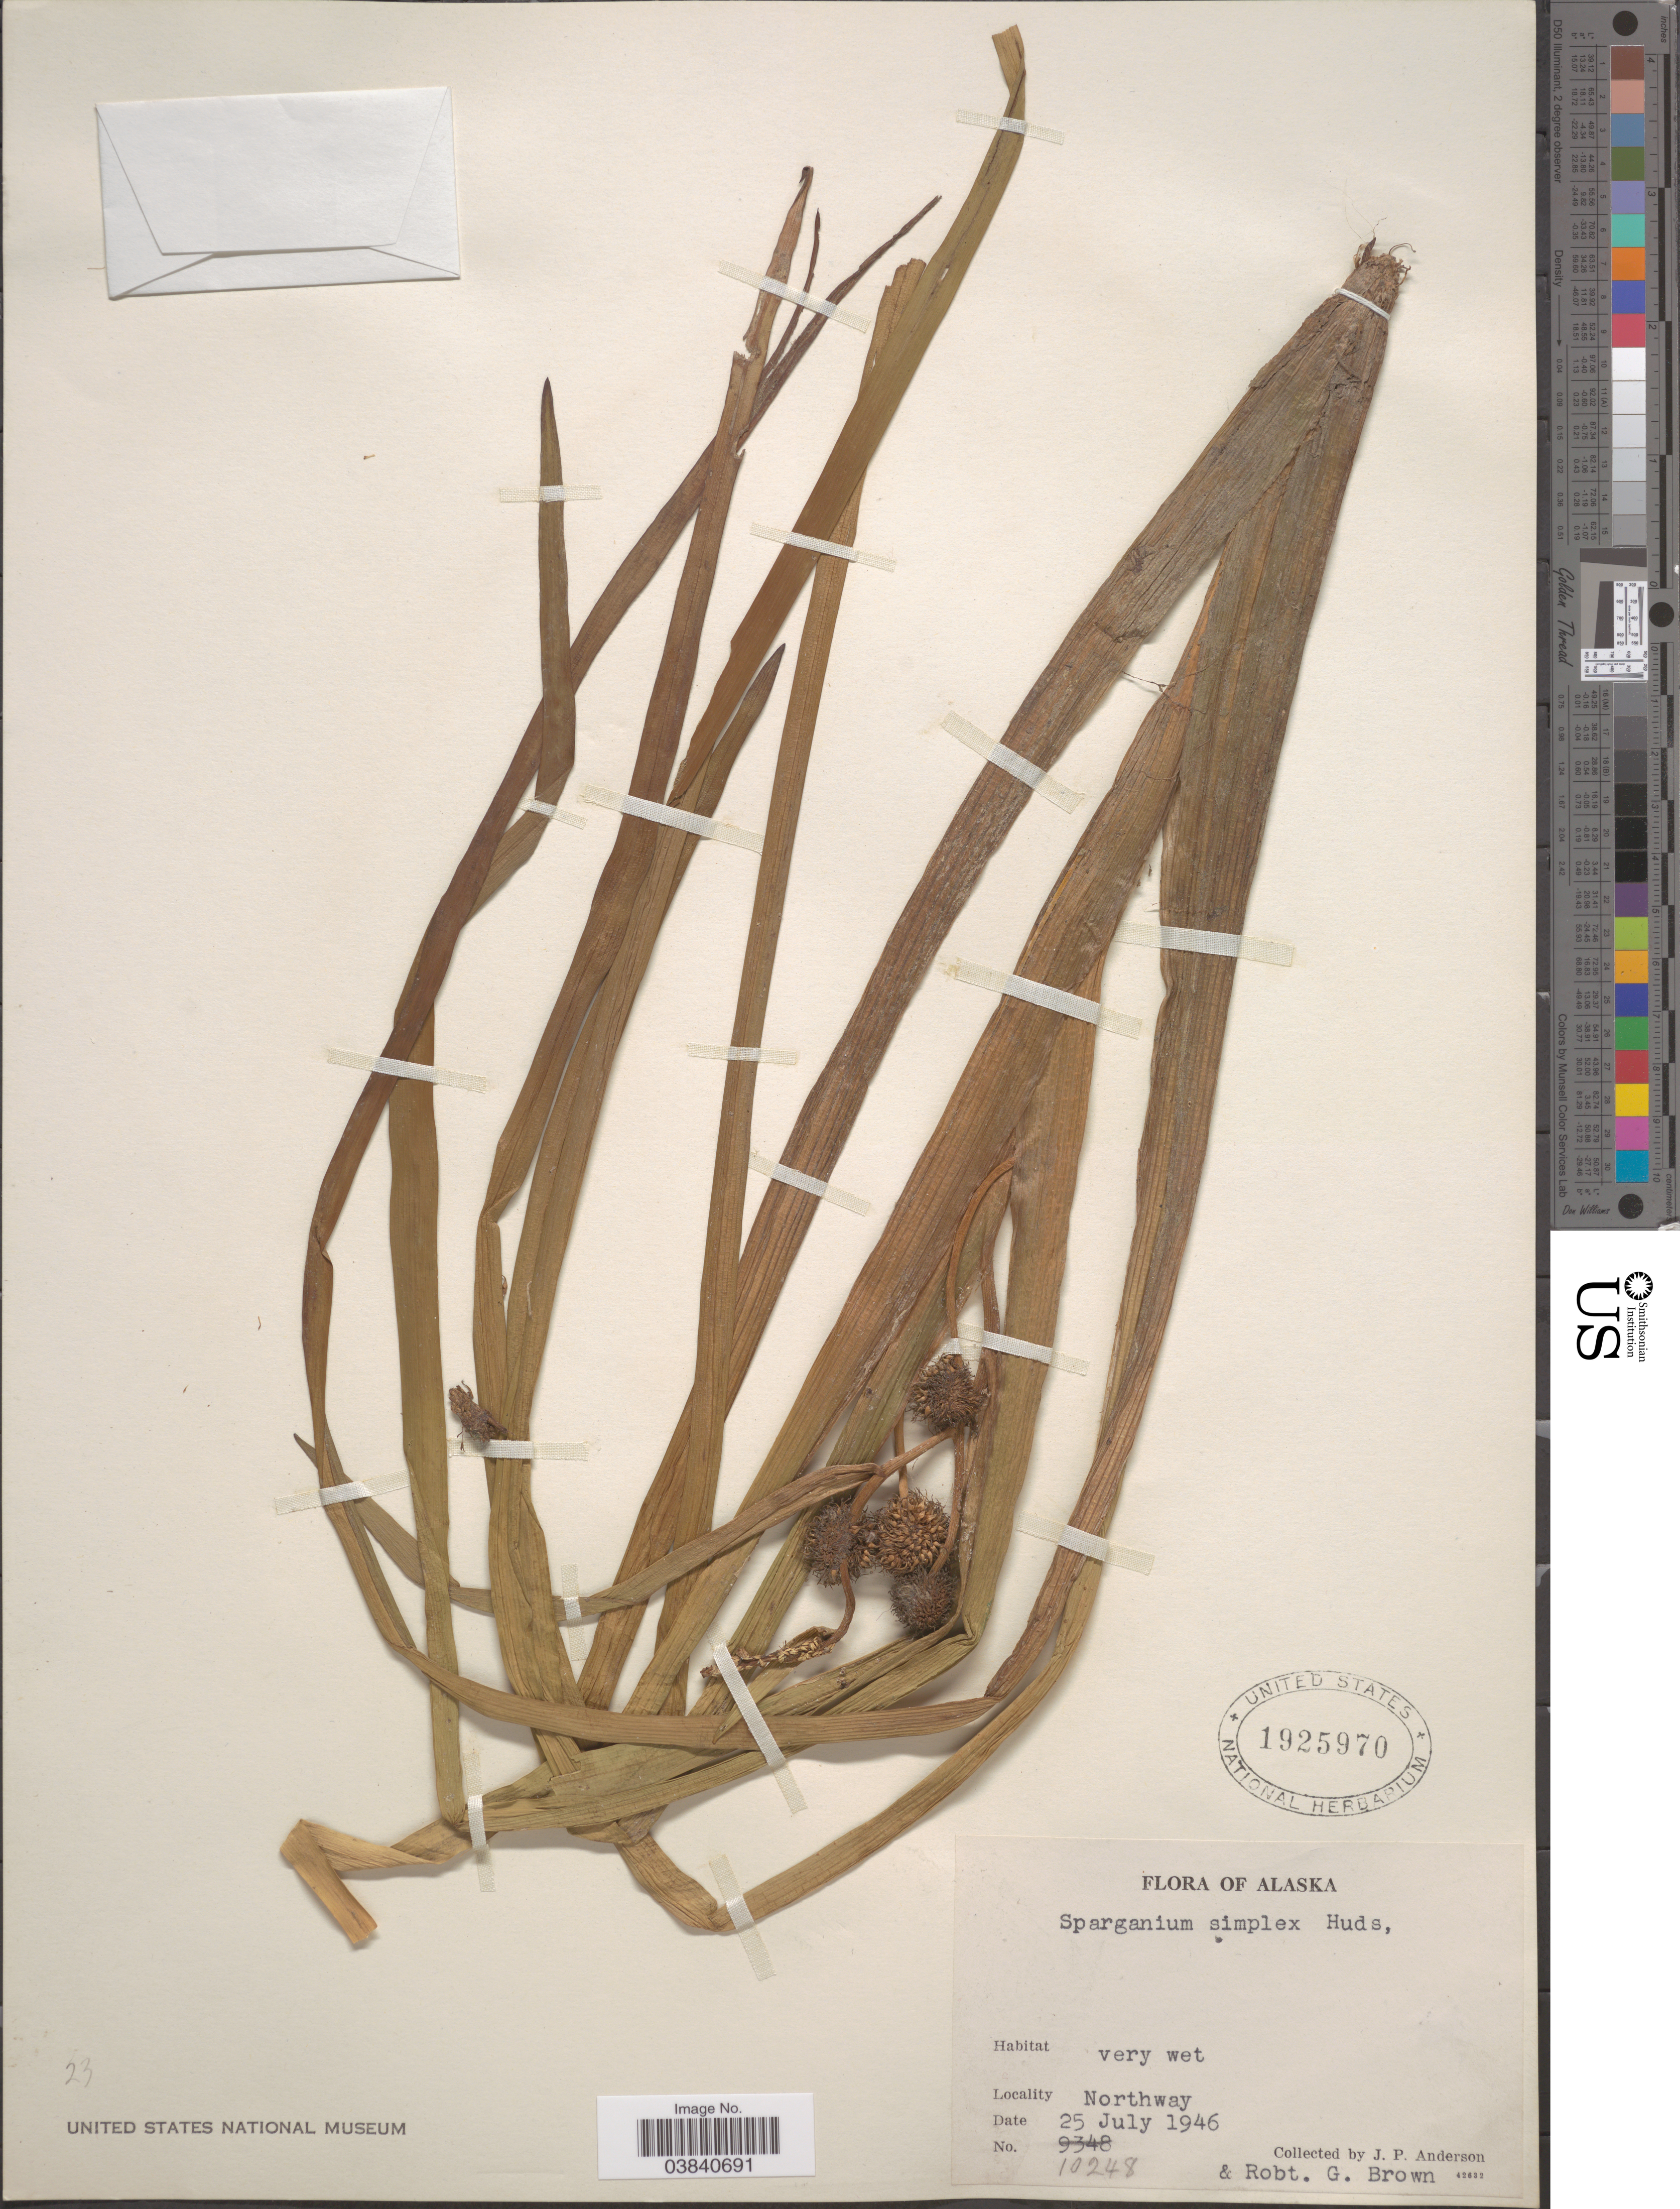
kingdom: Plantae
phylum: Tracheophyta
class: Liliopsida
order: Poales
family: Typhaceae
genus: Sparganium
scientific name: Sparganium simplex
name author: Huds.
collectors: J. P. Anderson & R. G. Brown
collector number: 10248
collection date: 1946-07-25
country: United States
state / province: Alaska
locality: Northway.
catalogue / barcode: US 1925970